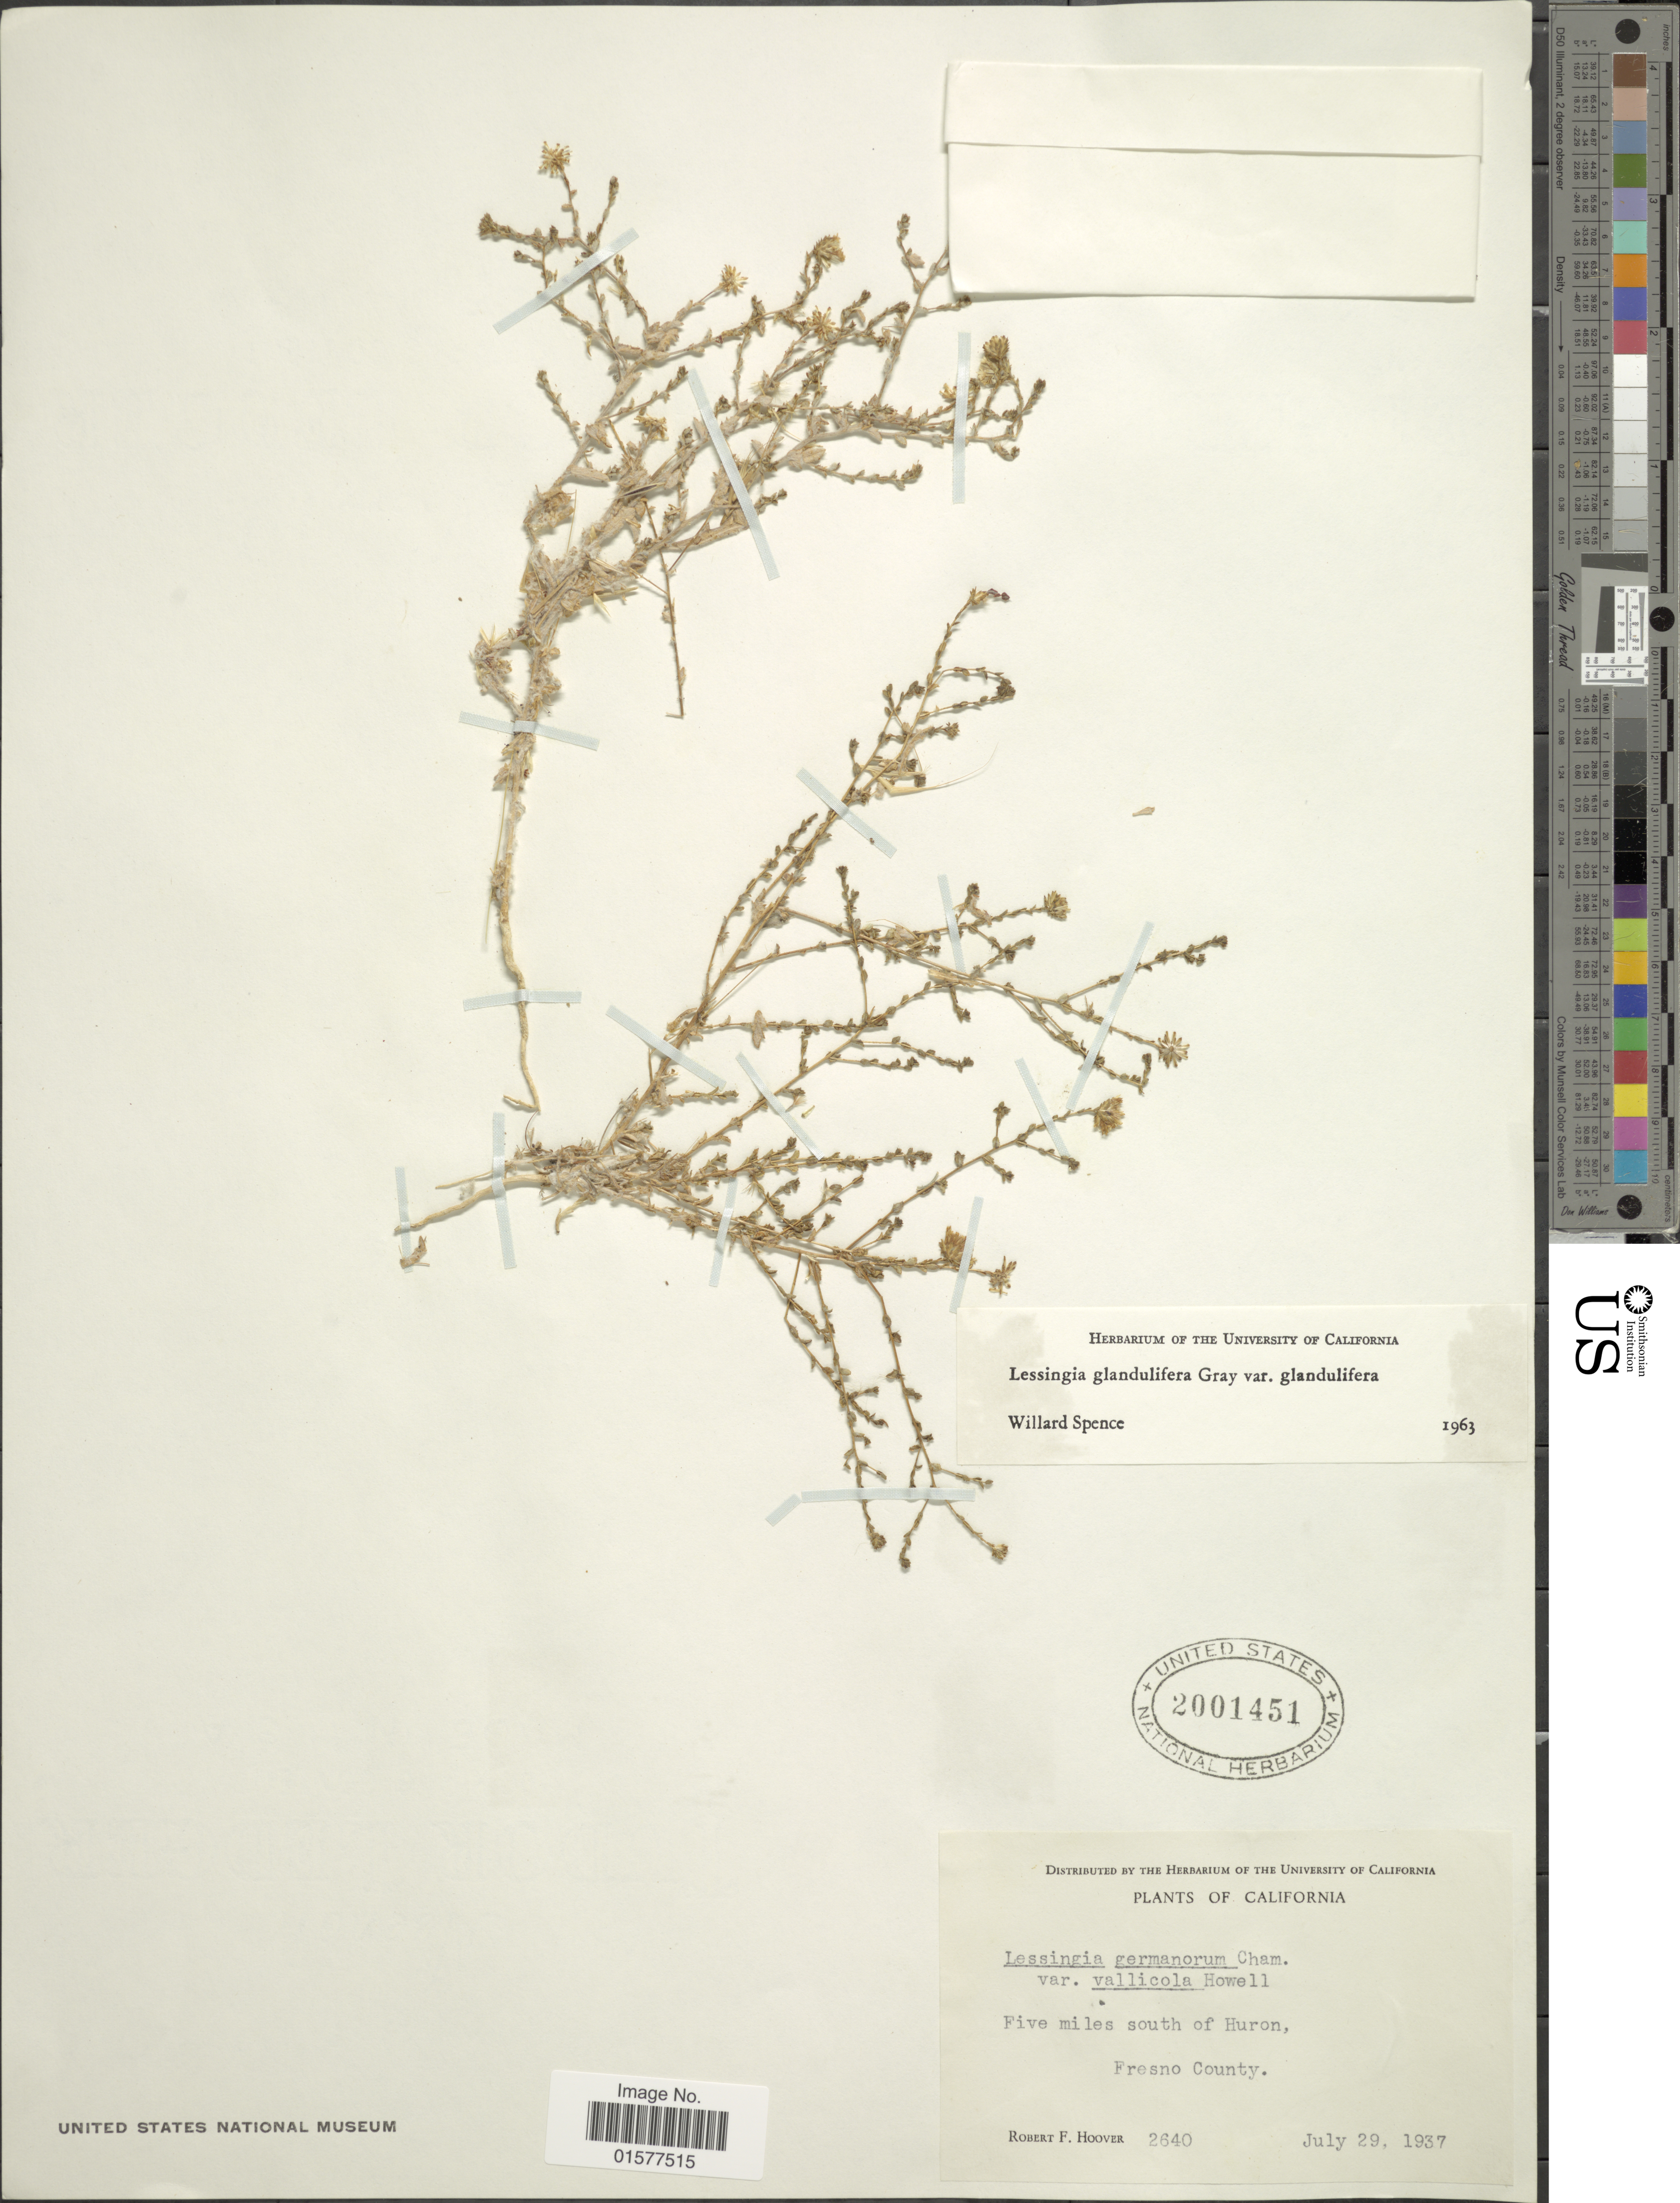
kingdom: Plantae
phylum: Tracheophyta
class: Magnoliopsida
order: Asterales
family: Asteraceae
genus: Lessingia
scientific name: Lessingia glandulifera var. glandulifera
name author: (A. Gray) J.T. Howell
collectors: R. F. Hoover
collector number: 2640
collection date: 1937-07-29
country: United States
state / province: California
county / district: Fresno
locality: Five miles south of Huron, Fresno County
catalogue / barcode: US 2001451